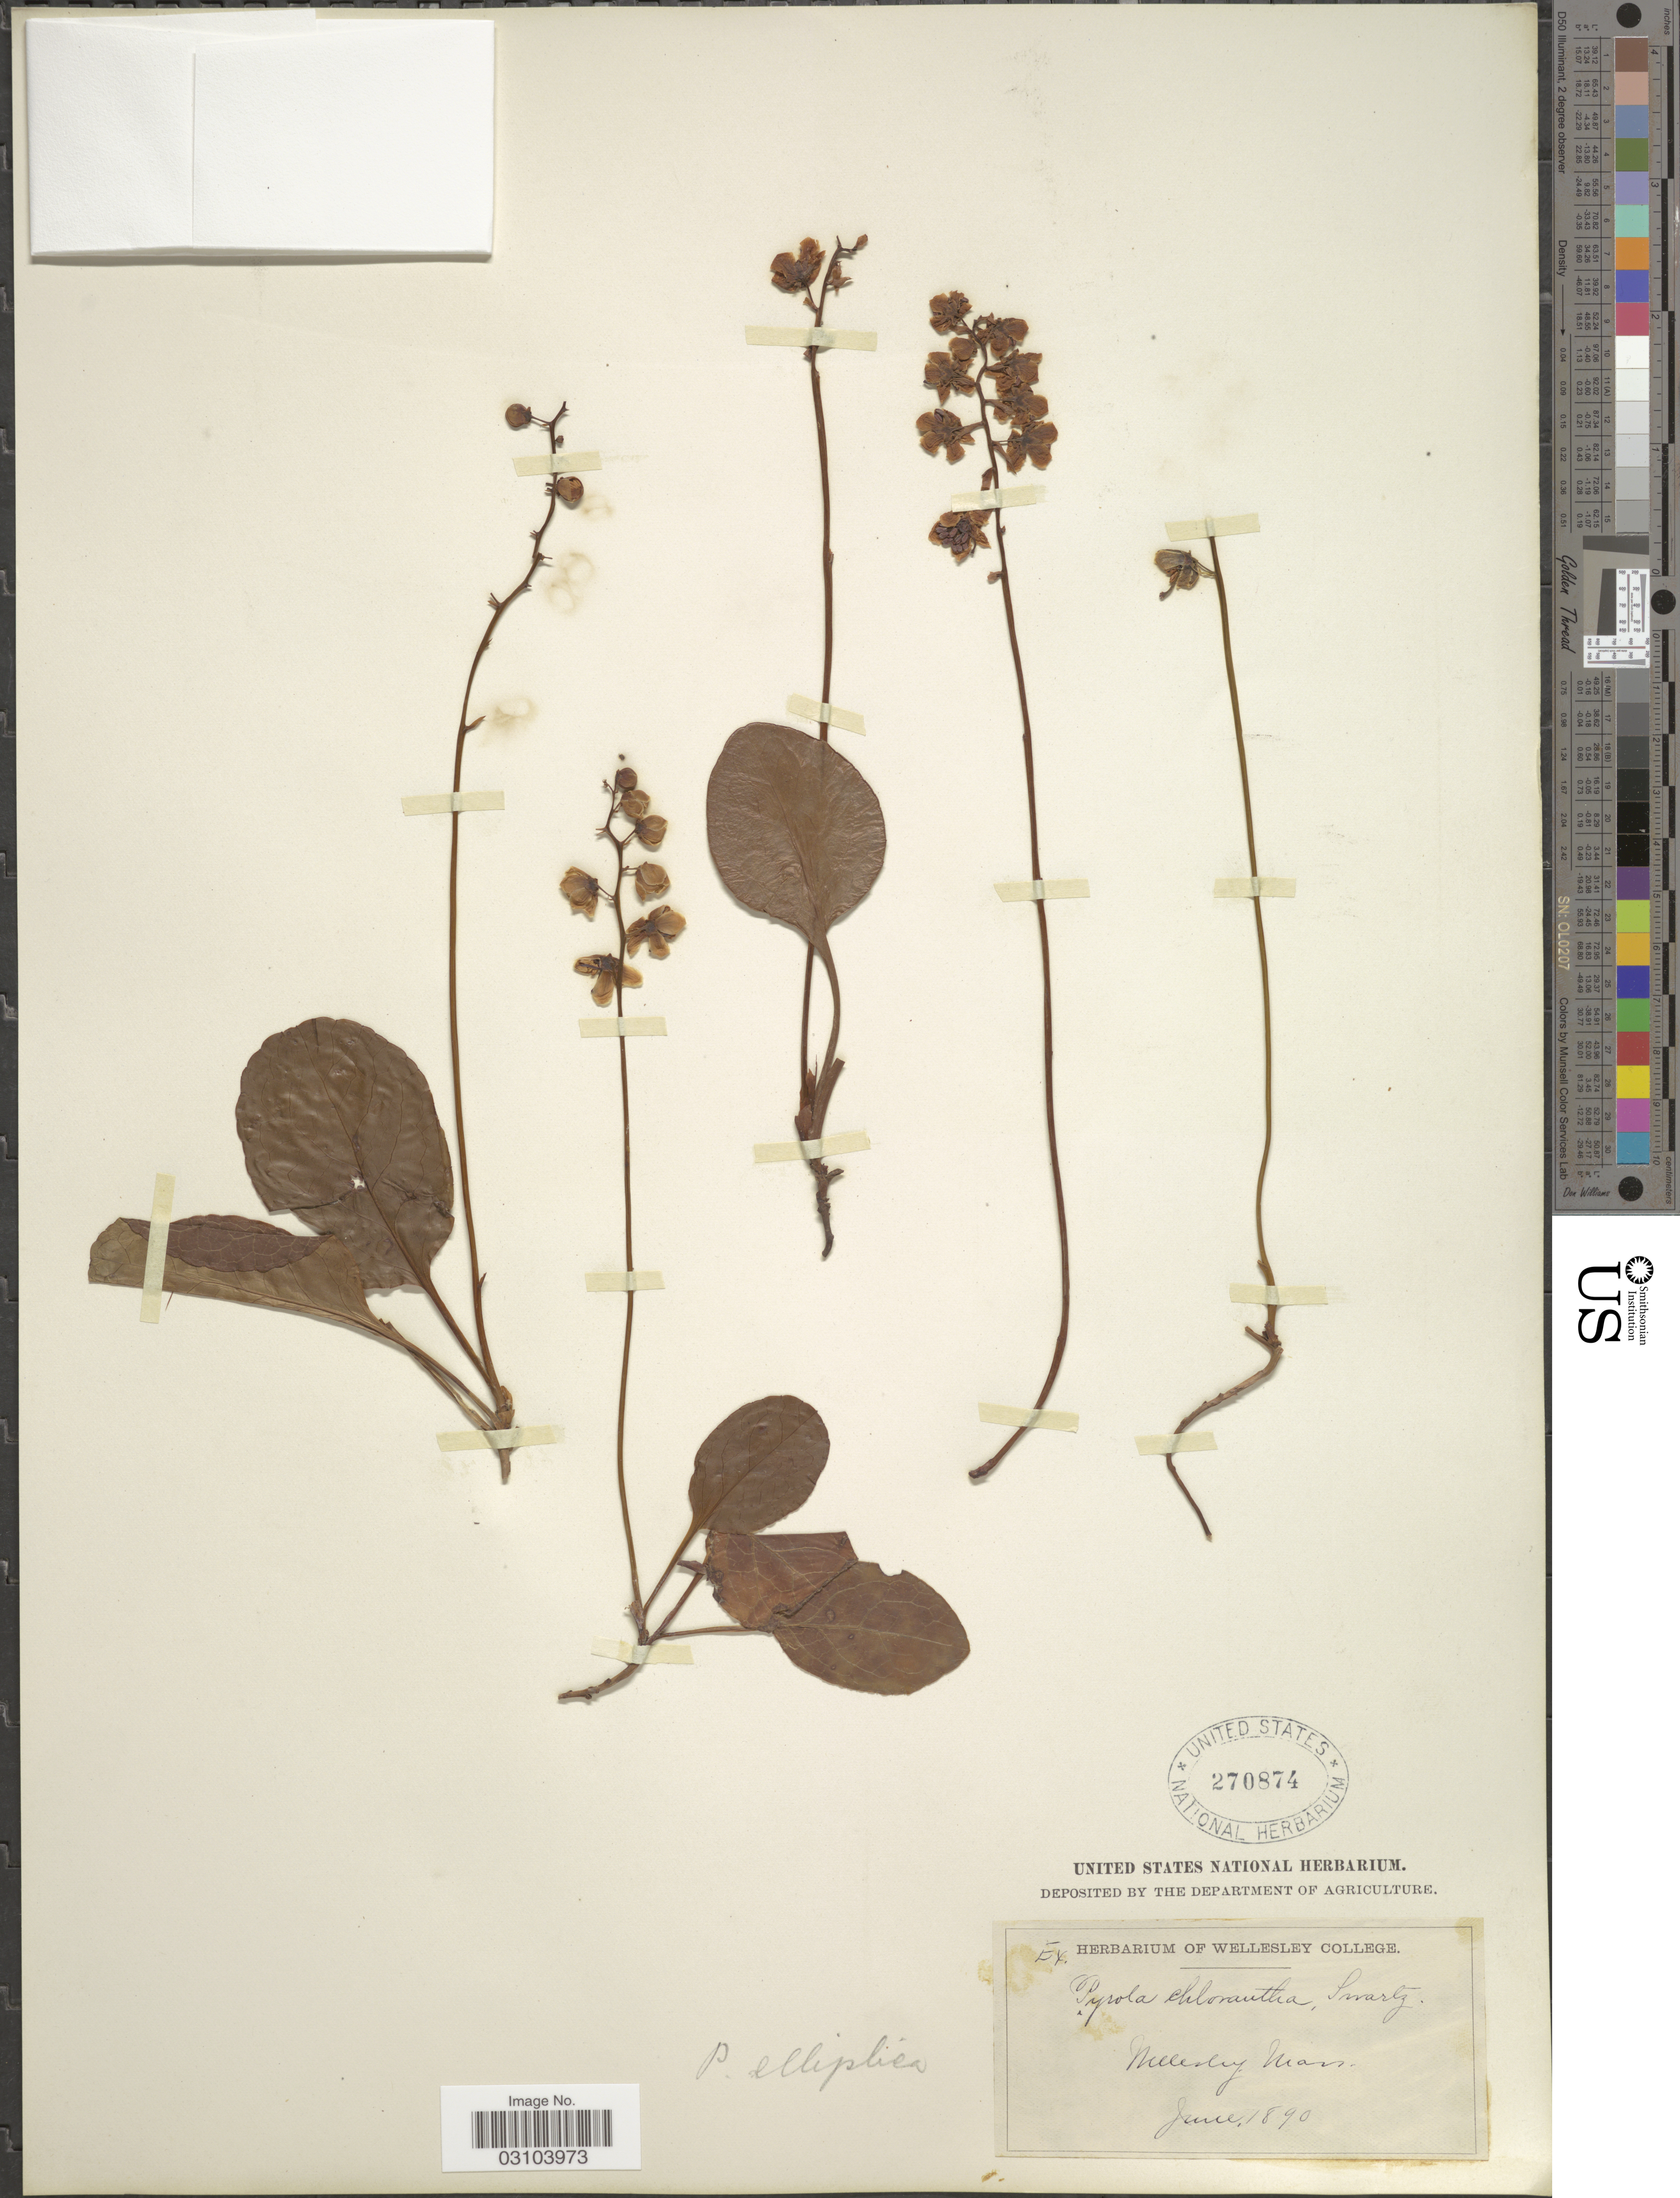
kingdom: Plantae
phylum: Tracheophyta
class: Magnoliopsida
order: Ericales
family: Ericaceae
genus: Pyrola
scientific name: Pyrola elliptica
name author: Nutt.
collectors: ex herb. Wellesley College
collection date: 1890-06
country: United States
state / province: Massachusetts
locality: Wellesley, Mass.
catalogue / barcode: US 270874